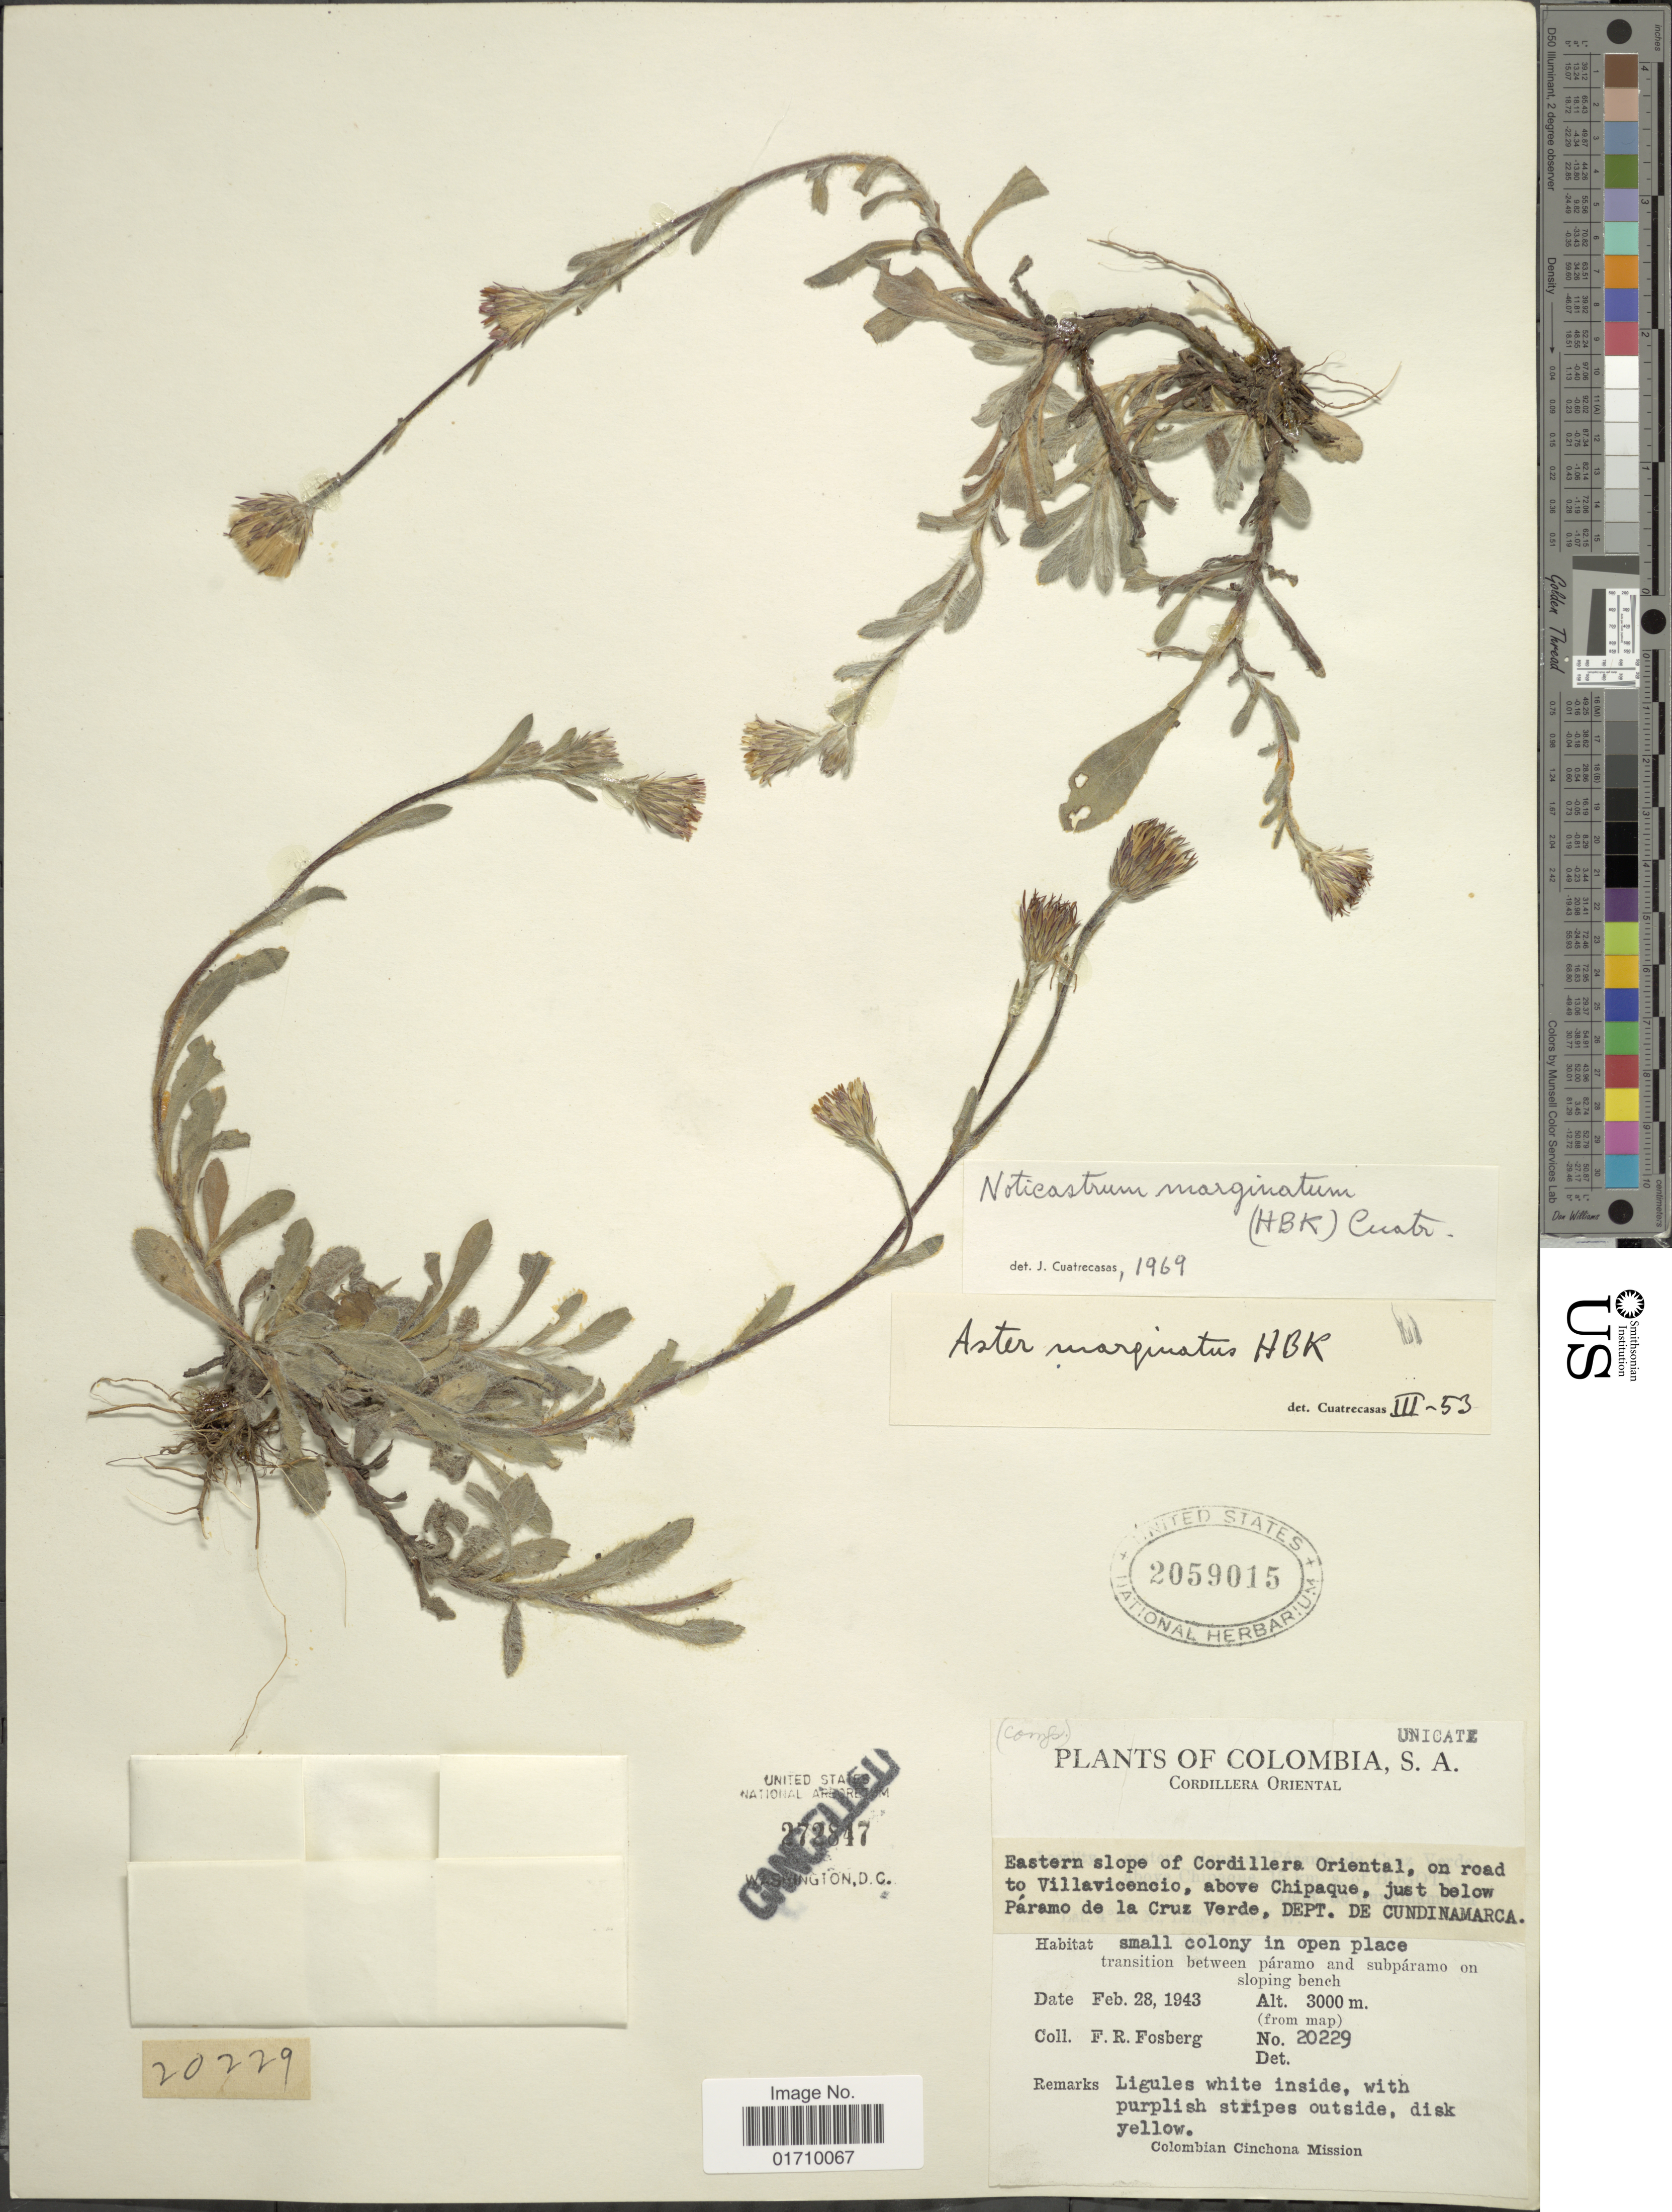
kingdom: Plantae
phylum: Tracheophyta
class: Magnoliopsida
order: Asterales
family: Asteraceae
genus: Noticastrum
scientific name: Noticastrum marginatum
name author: (Kunth) Cuatrec.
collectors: F. R. Fosberg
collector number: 20229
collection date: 1943-02-28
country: Colombia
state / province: Cundinamarca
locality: Cordillera Oriental, eastern slope of Cordillera Oriental, on road to Villavicencio, above Chipaque, just below Paramo de la Cruz Verde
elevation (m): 3000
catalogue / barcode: US 2059015